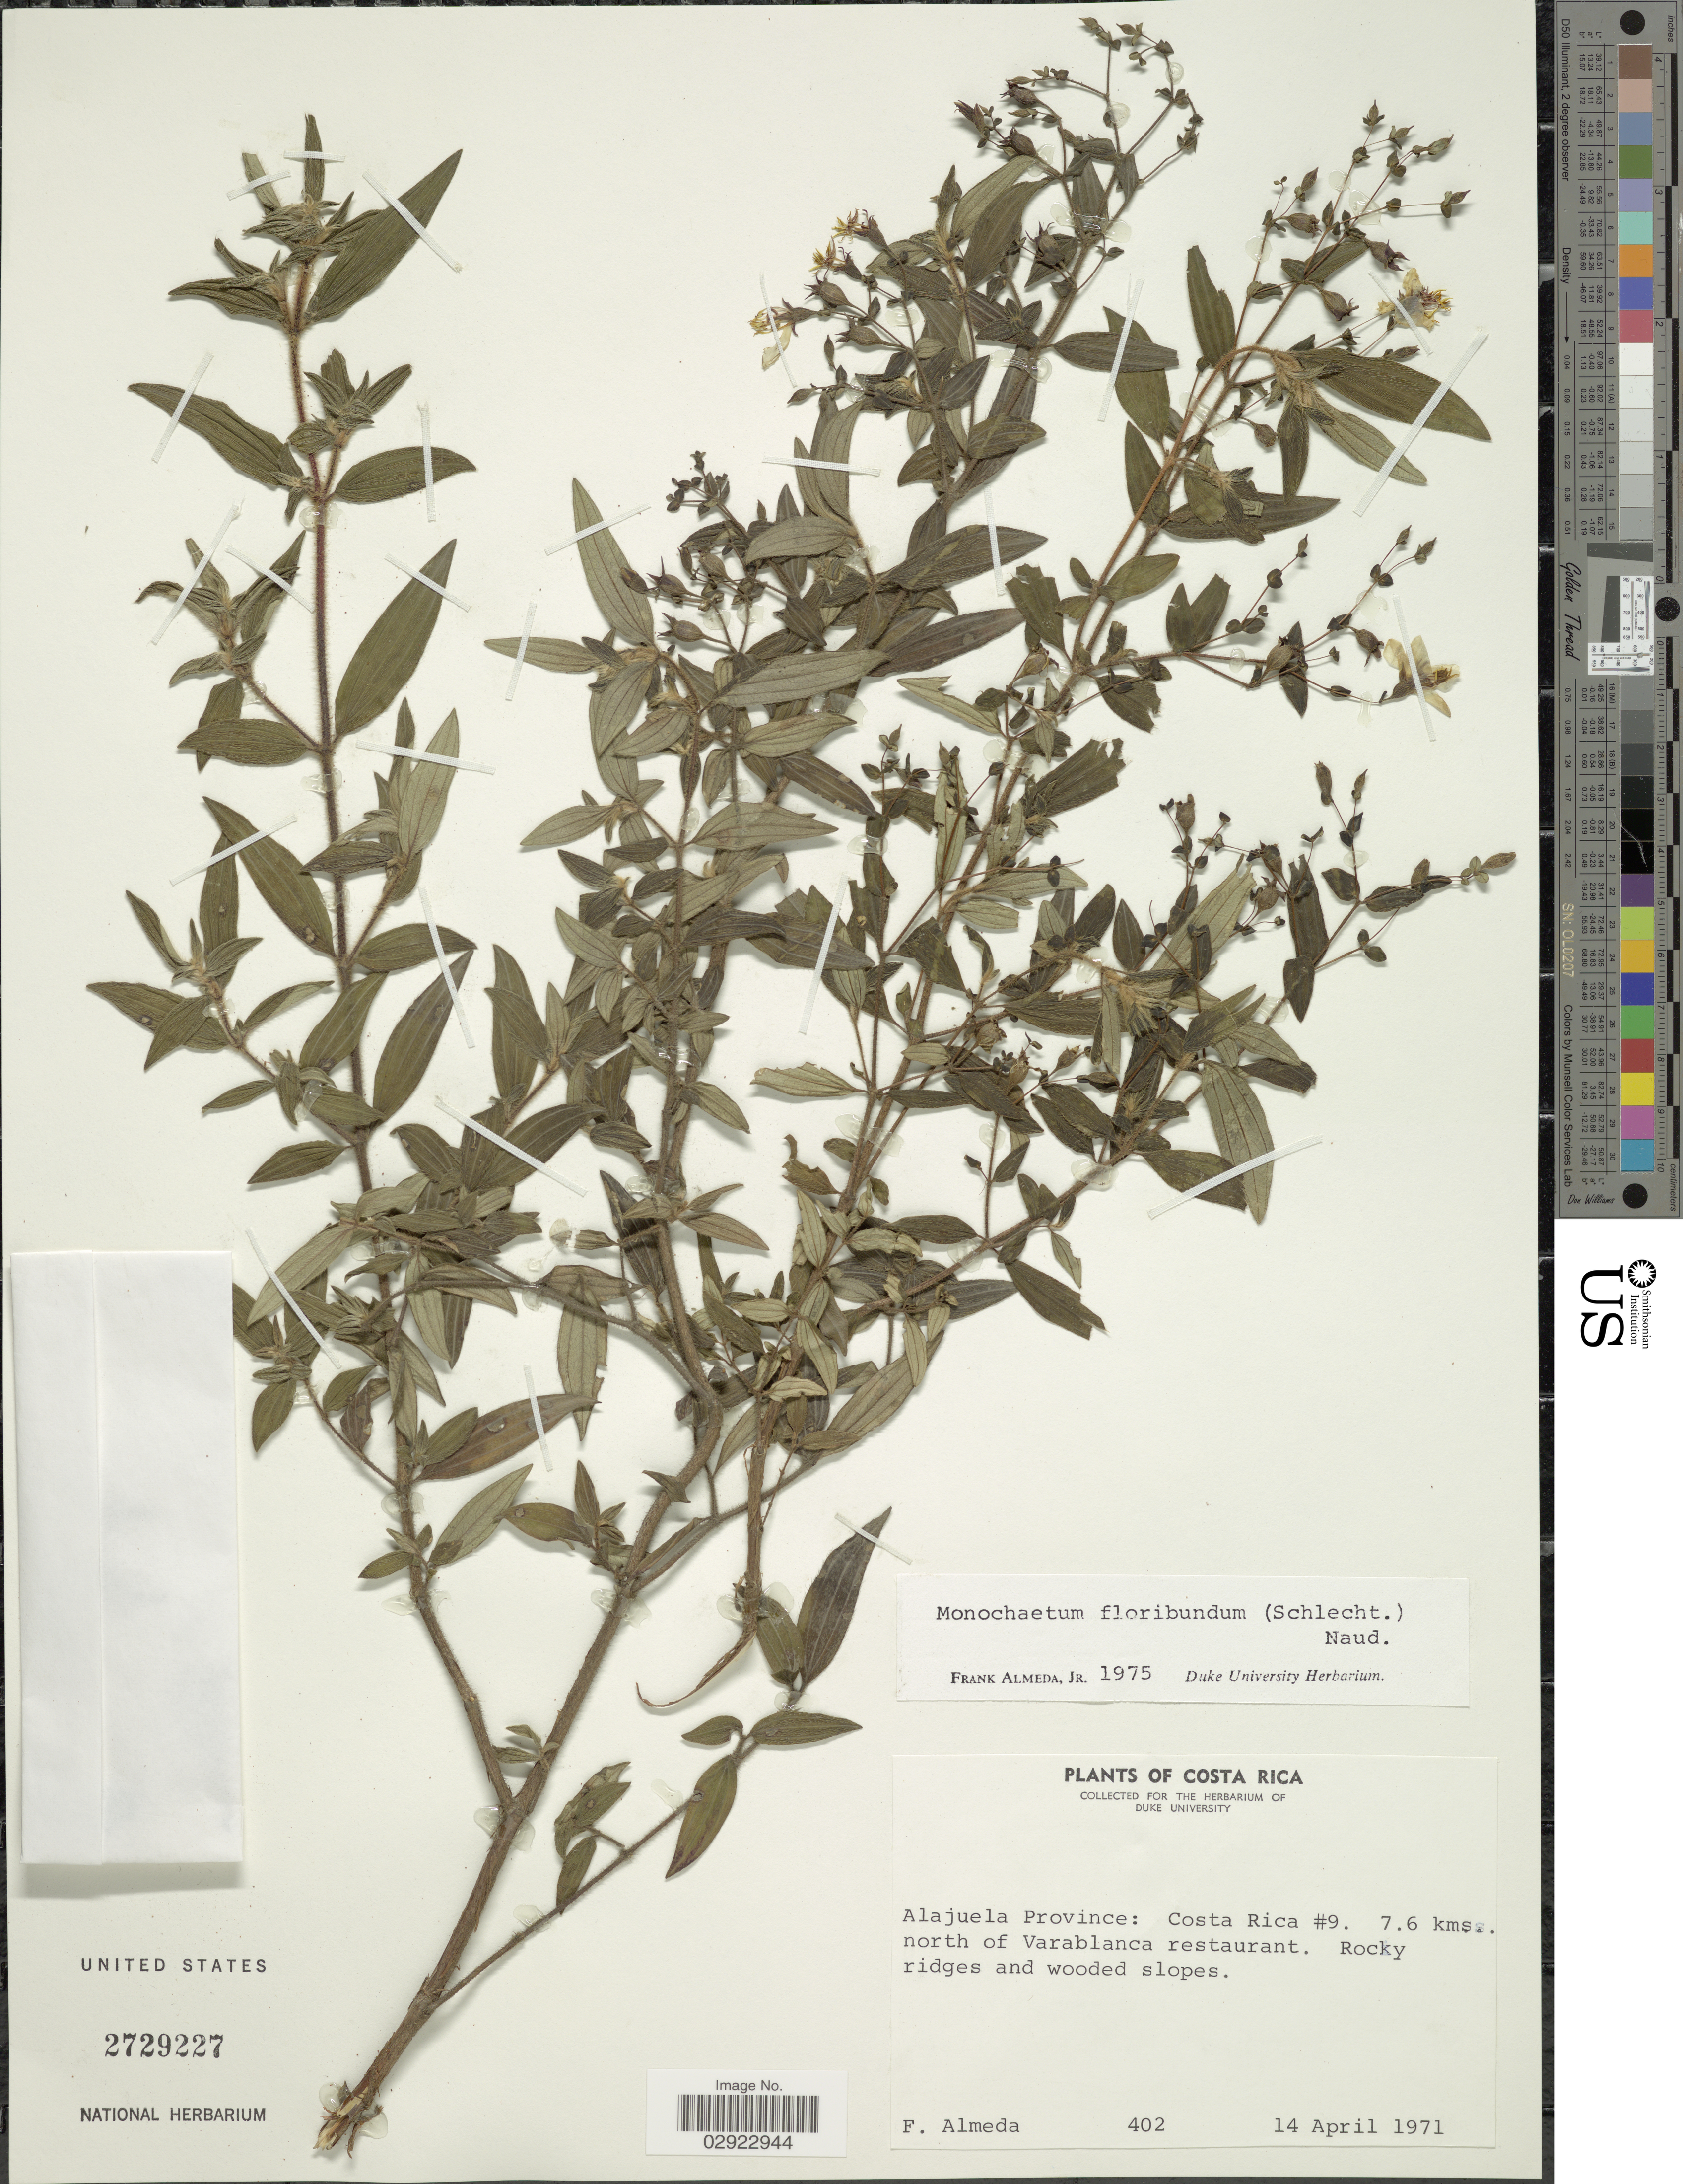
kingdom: Plantae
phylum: Tracheophyta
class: Magnoliopsida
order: Myrtales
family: Melastomataceae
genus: Monochaetum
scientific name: Monochaetum floribundum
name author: (Schltdl.) Naudin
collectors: F. Almeda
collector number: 402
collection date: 1971-04-14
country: Costa Rica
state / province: Alajuela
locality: Alajuela Province: Costa Rica #9. 7.6 kms. north of Varablanca restaurant.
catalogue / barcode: US 2729227